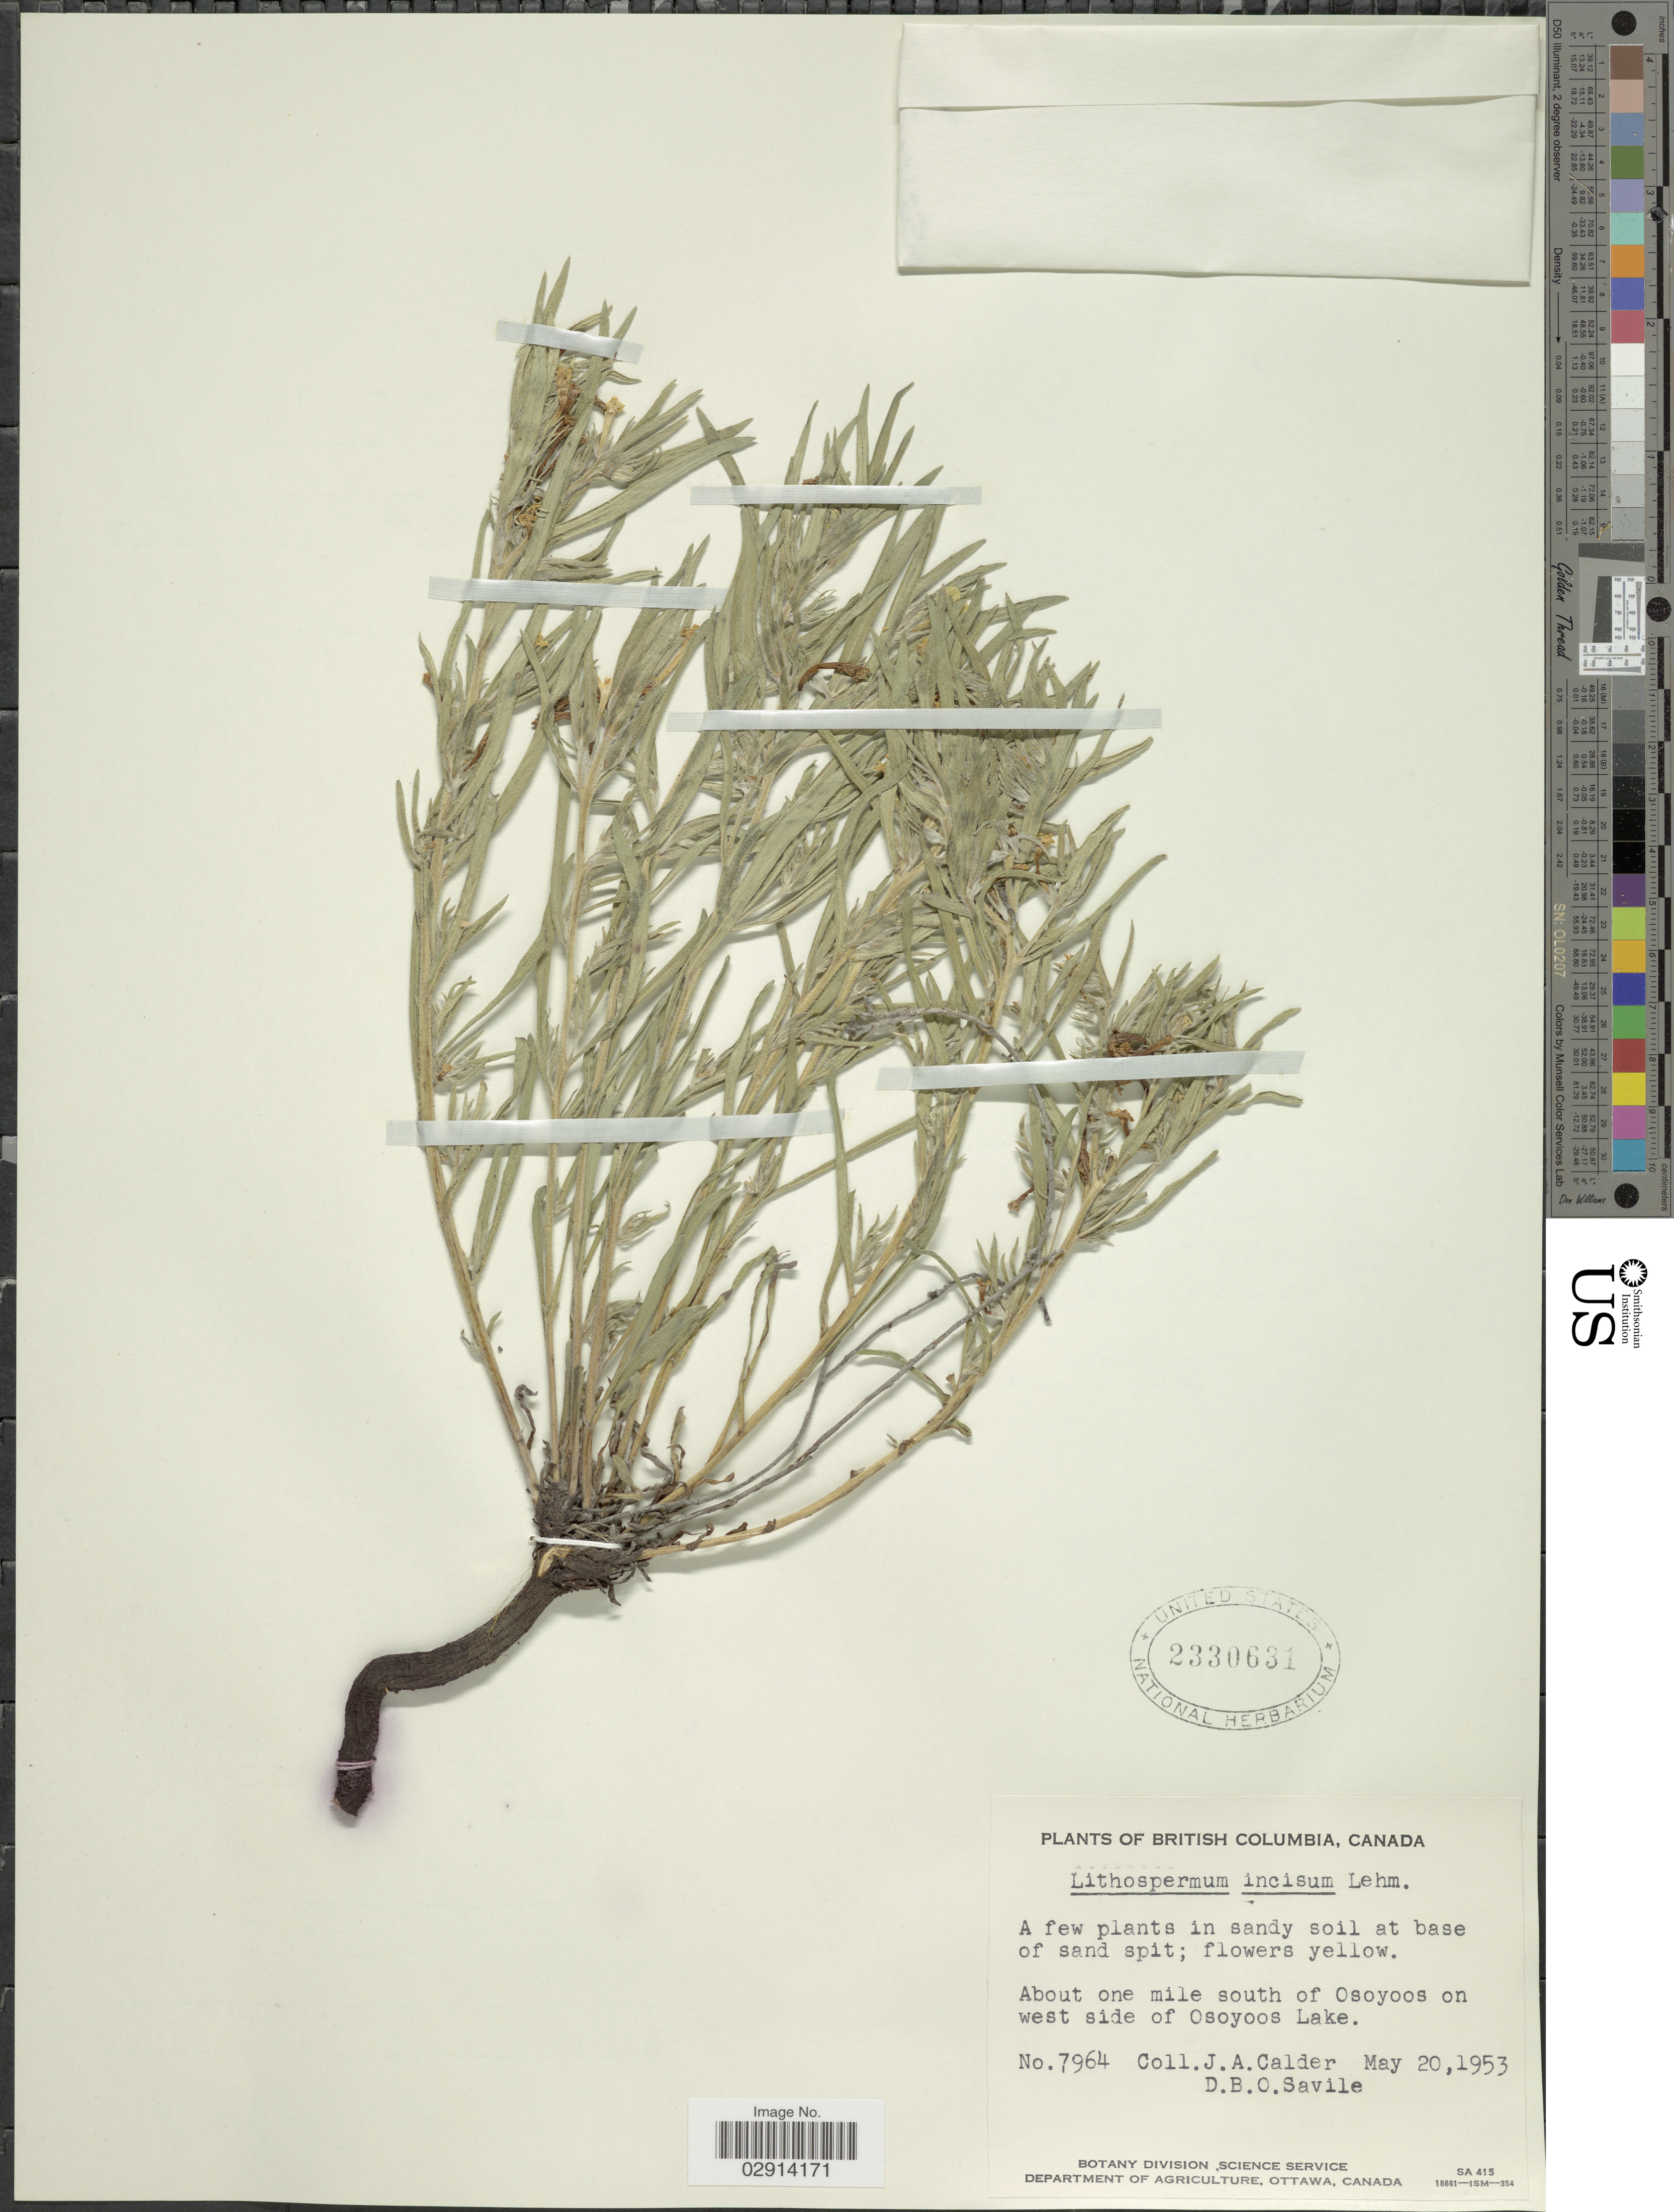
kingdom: Plantae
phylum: Tracheophyta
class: Magnoliopsida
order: Boraginales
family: Boraginaceae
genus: Lithospermum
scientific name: Lithospermum incisum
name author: Lehm.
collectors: J. A. Calder & D. Savile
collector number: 7964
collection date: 1953-05-20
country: Canada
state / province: British Columbia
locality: About one mile south of Osoyoos on west side of Osoyoos Lake.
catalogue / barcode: US 2330631